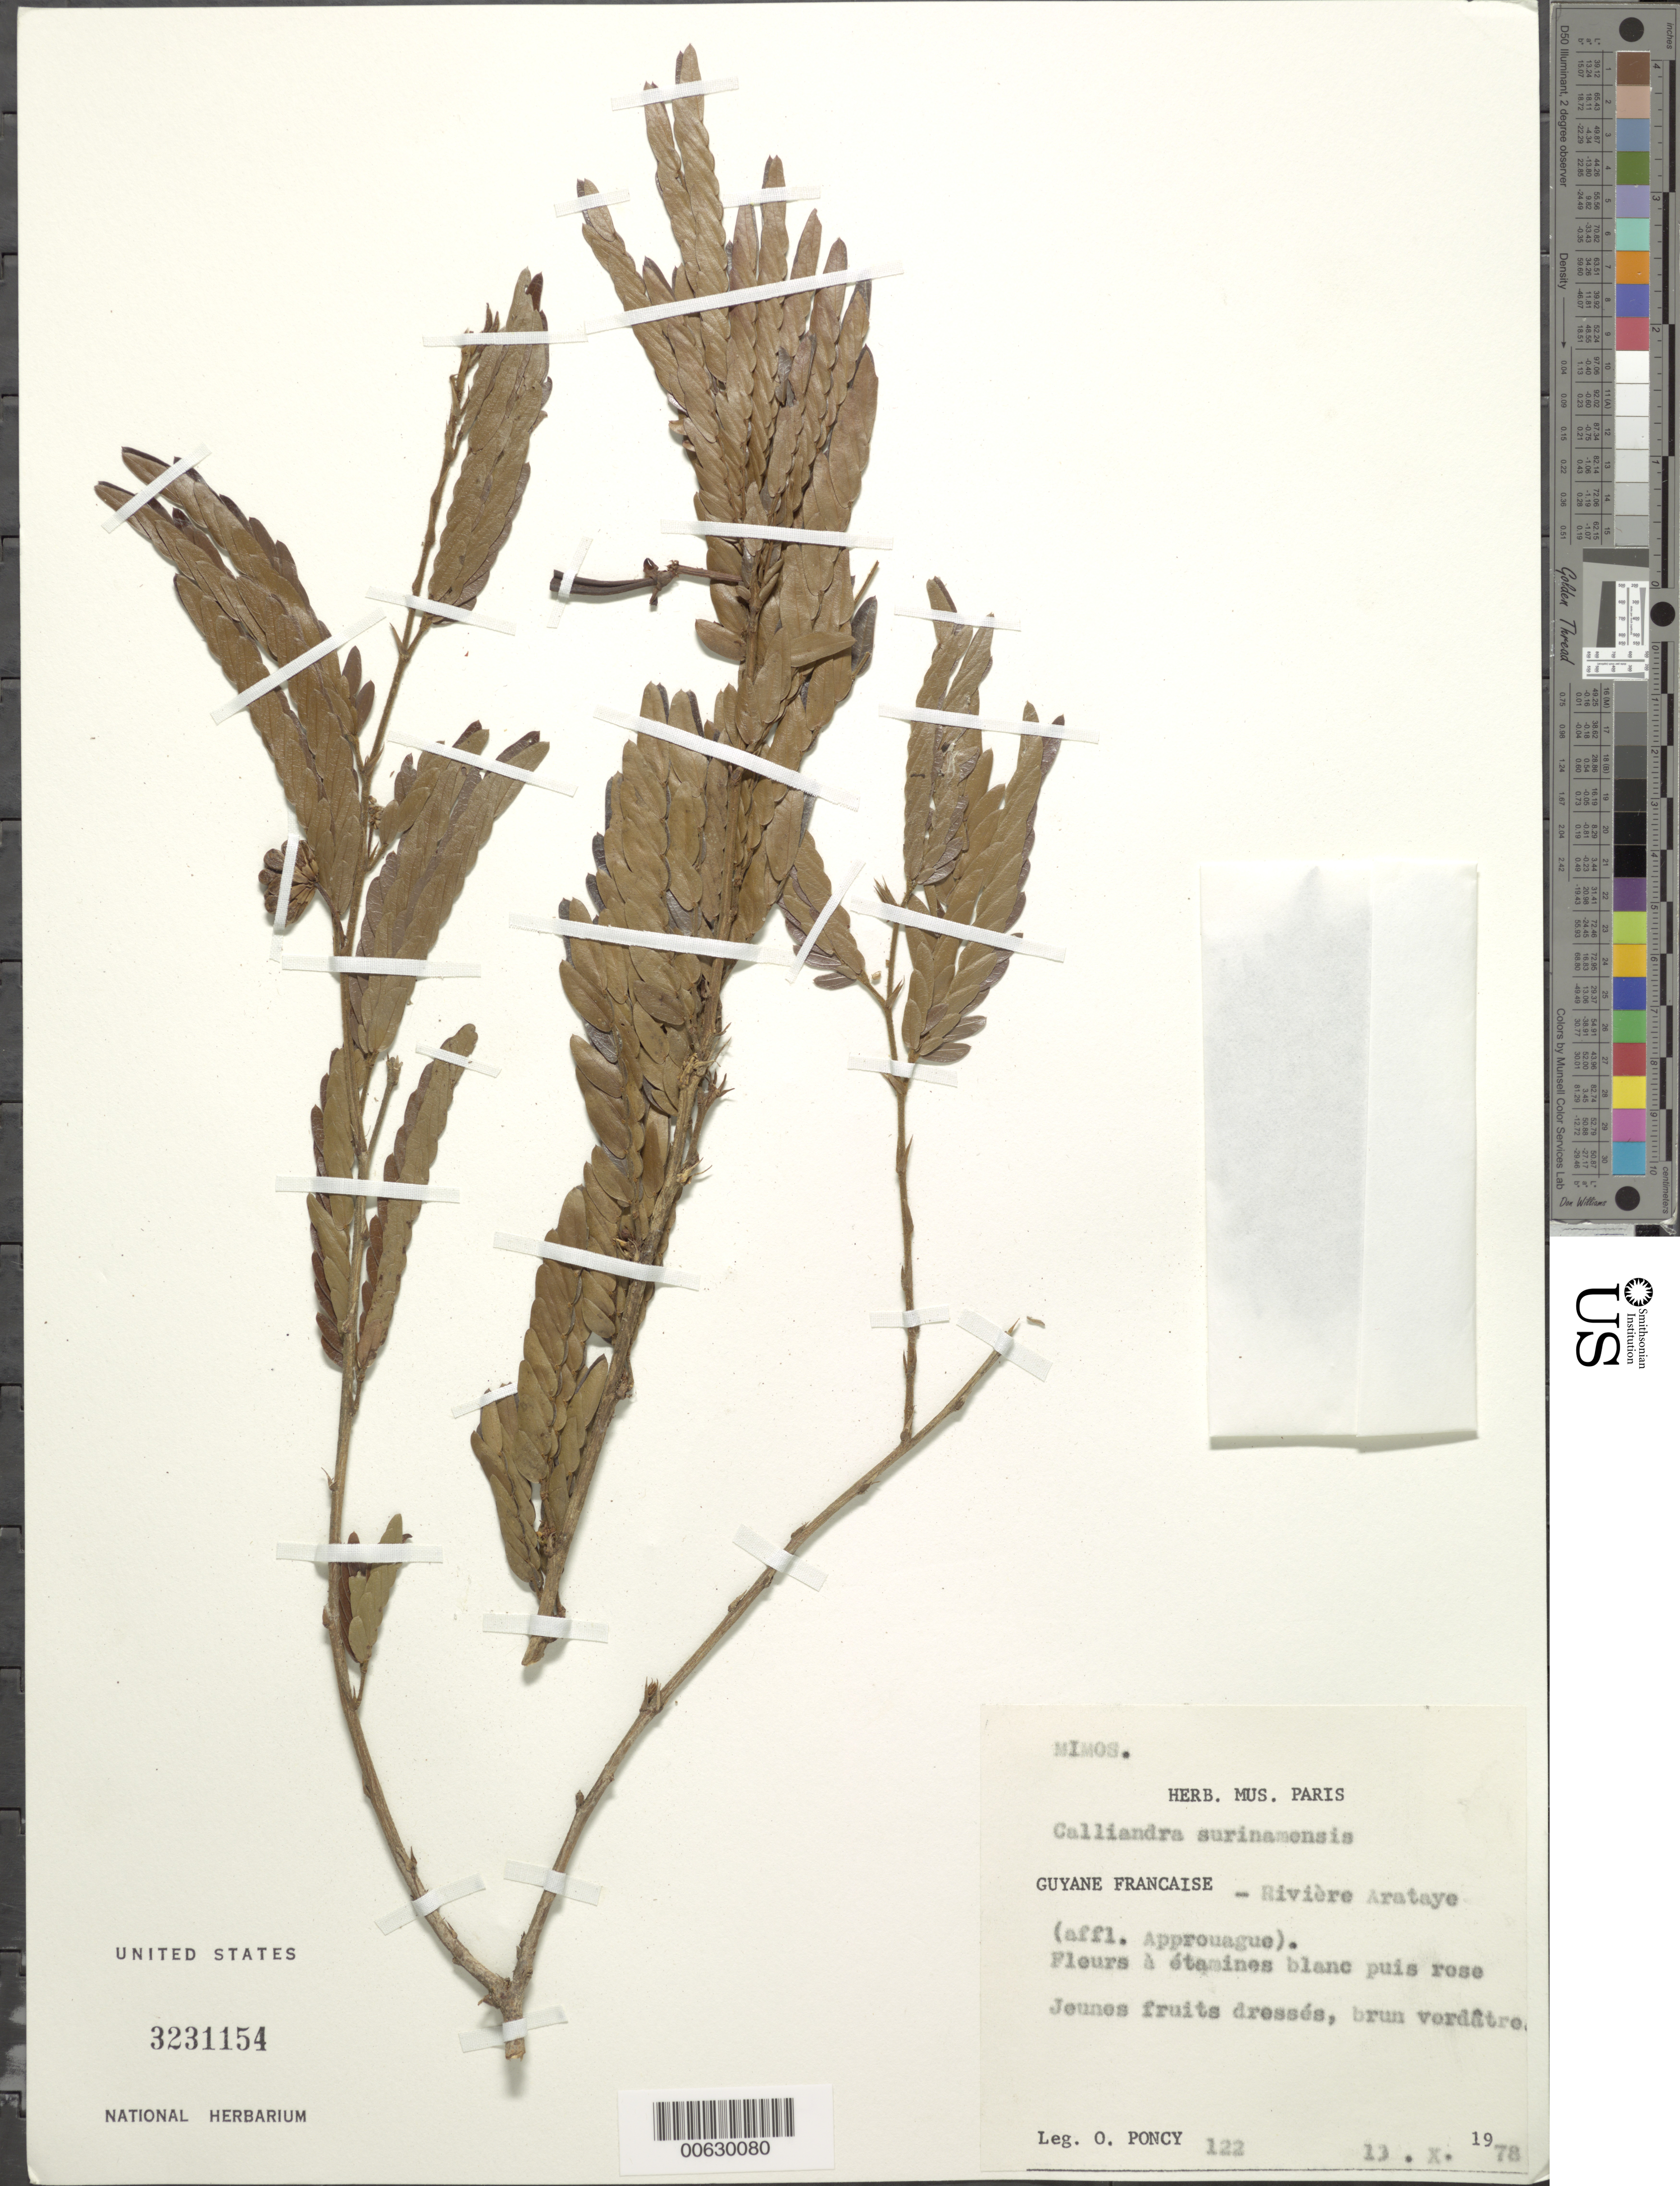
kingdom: Plantae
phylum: Tracheophyta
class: Magnoliopsida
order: Fabales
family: Fabaceae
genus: Calliandra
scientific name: Calliandra surinamensis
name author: Benth.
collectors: O. Poncy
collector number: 122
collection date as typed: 13-Oct-78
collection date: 1978-10-13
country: French Guiana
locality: Rivière Arataye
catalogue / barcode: US 3231154